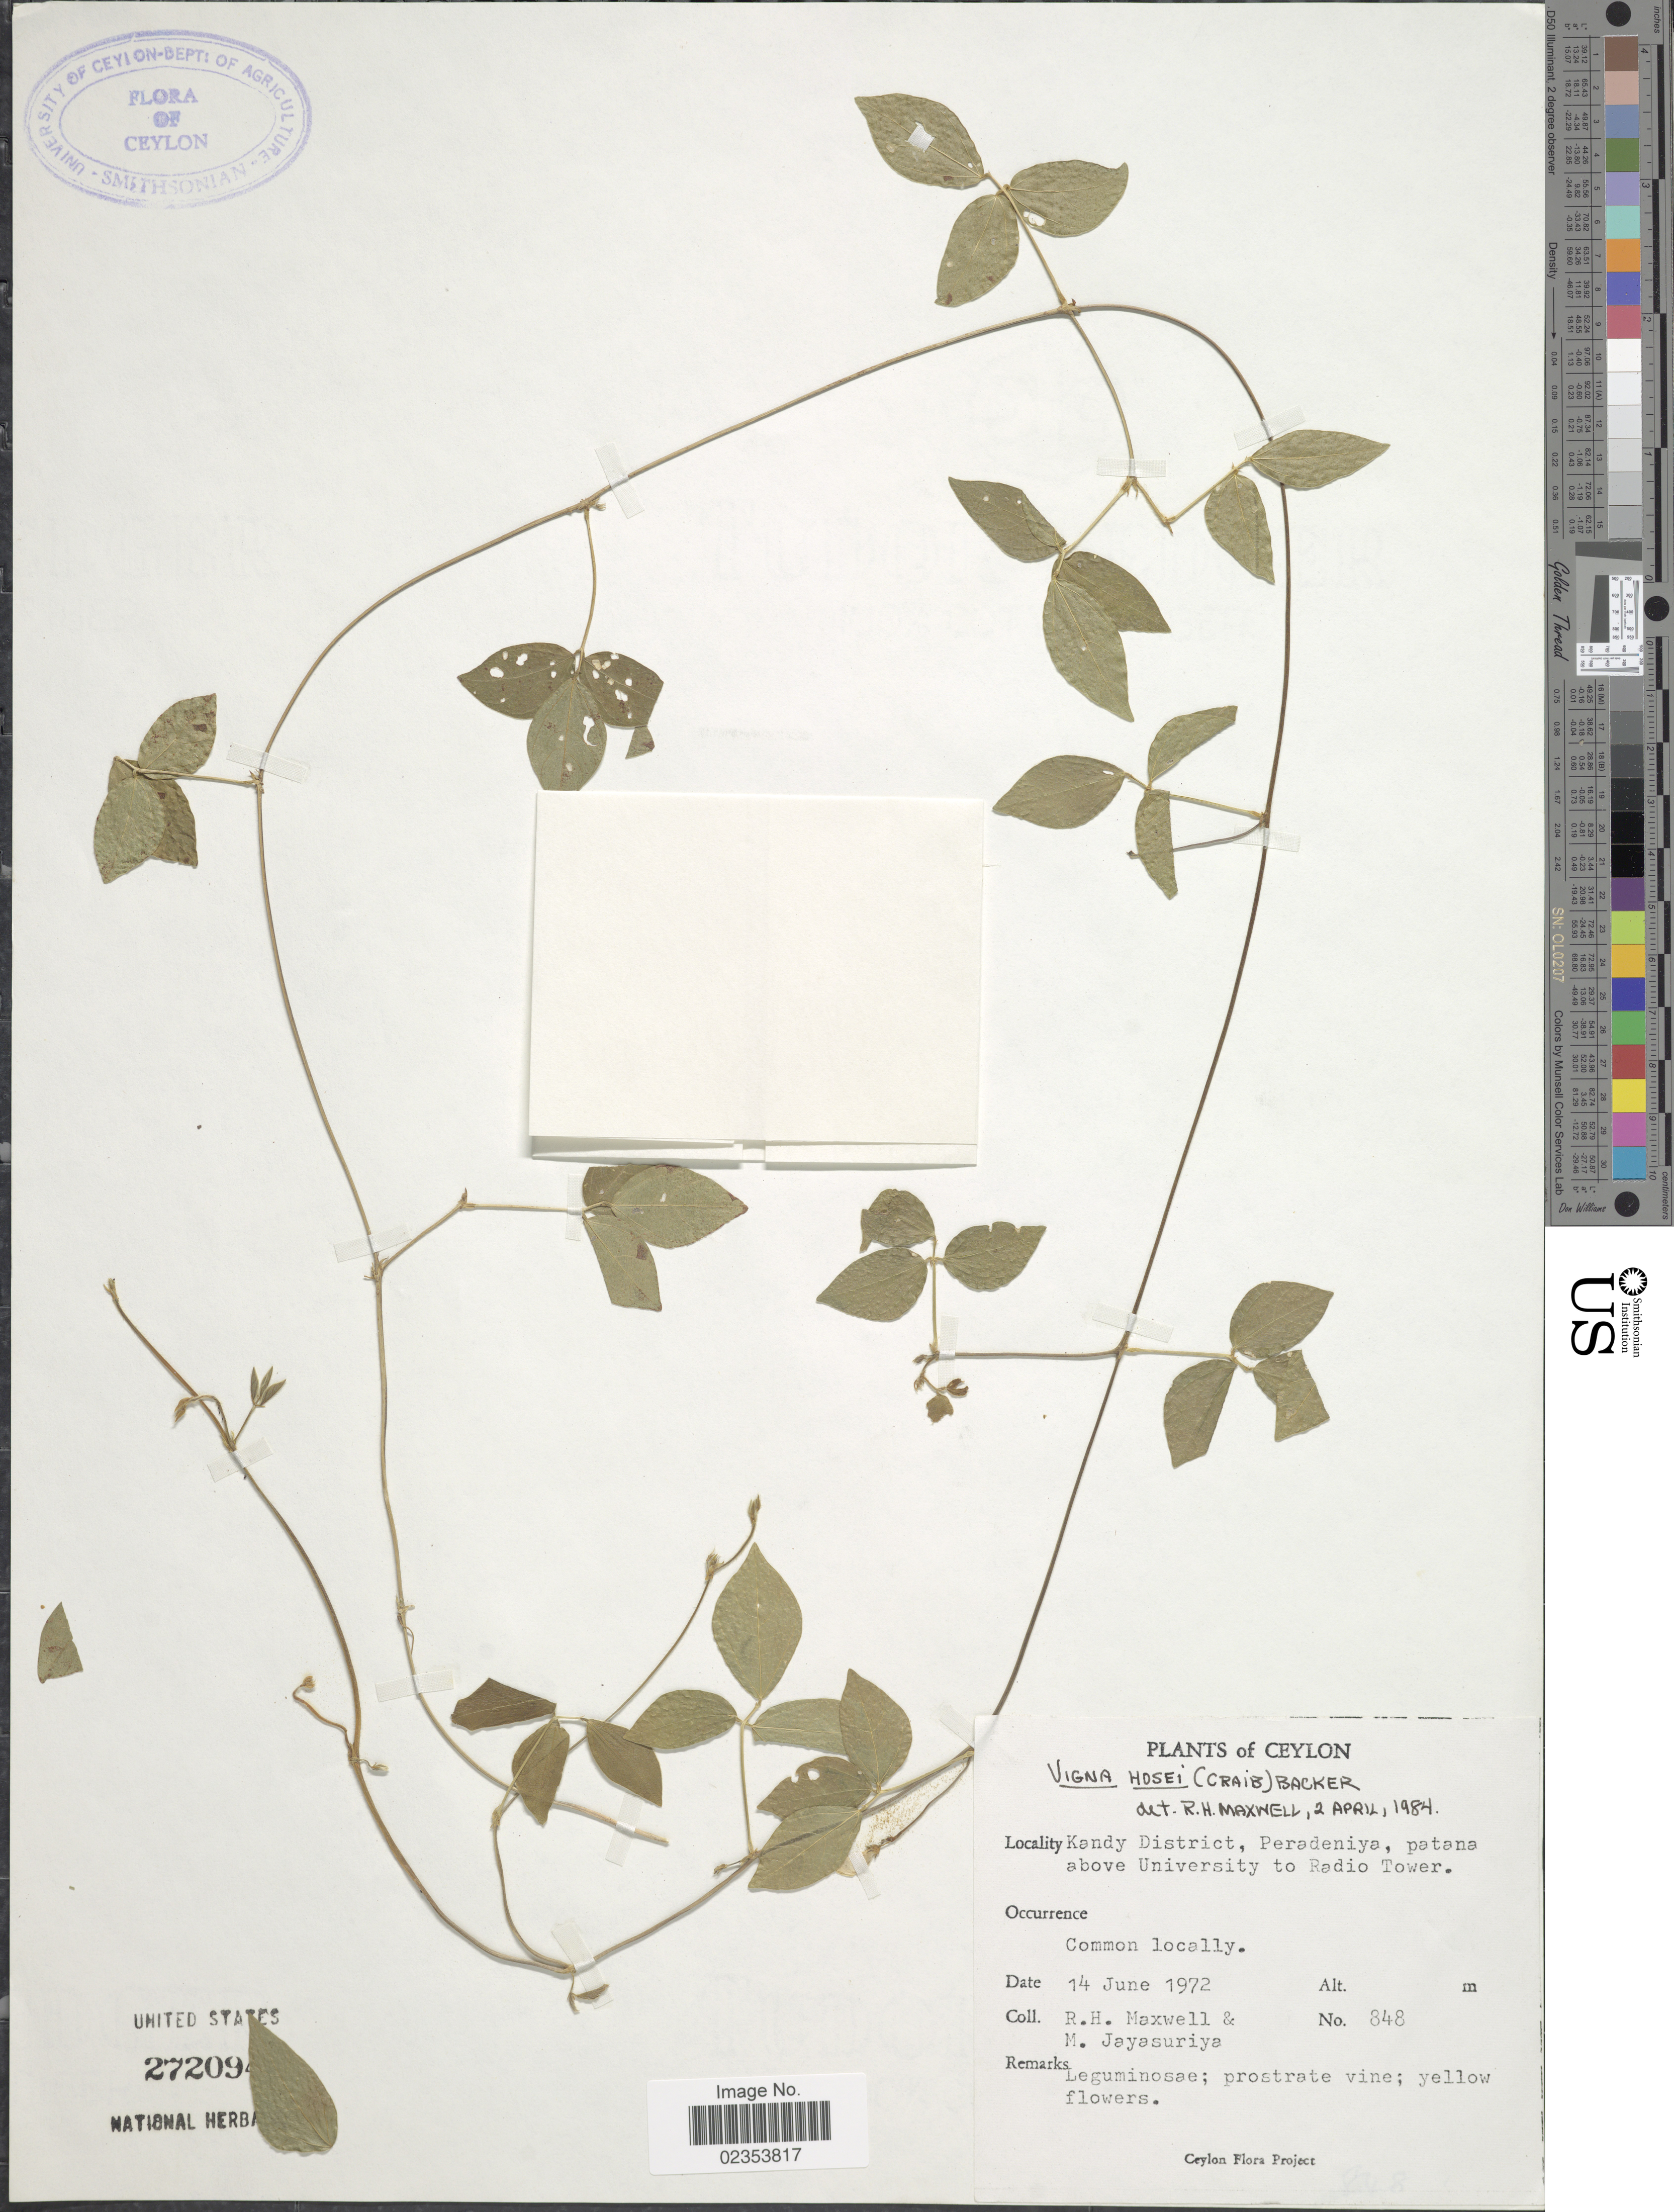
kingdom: Plantae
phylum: Tracheophyta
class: Magnoliopsida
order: Fabales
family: Fabaceae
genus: Vigna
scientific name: Vigna hosei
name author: (Craib) Backer ex K. Heyne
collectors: R. Maxwell & M. Jayasuriya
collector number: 848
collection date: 1972-06-14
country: Sri Lanka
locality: Ceylon. Kandy District, Peradeniya, patana above University to Radio Tower